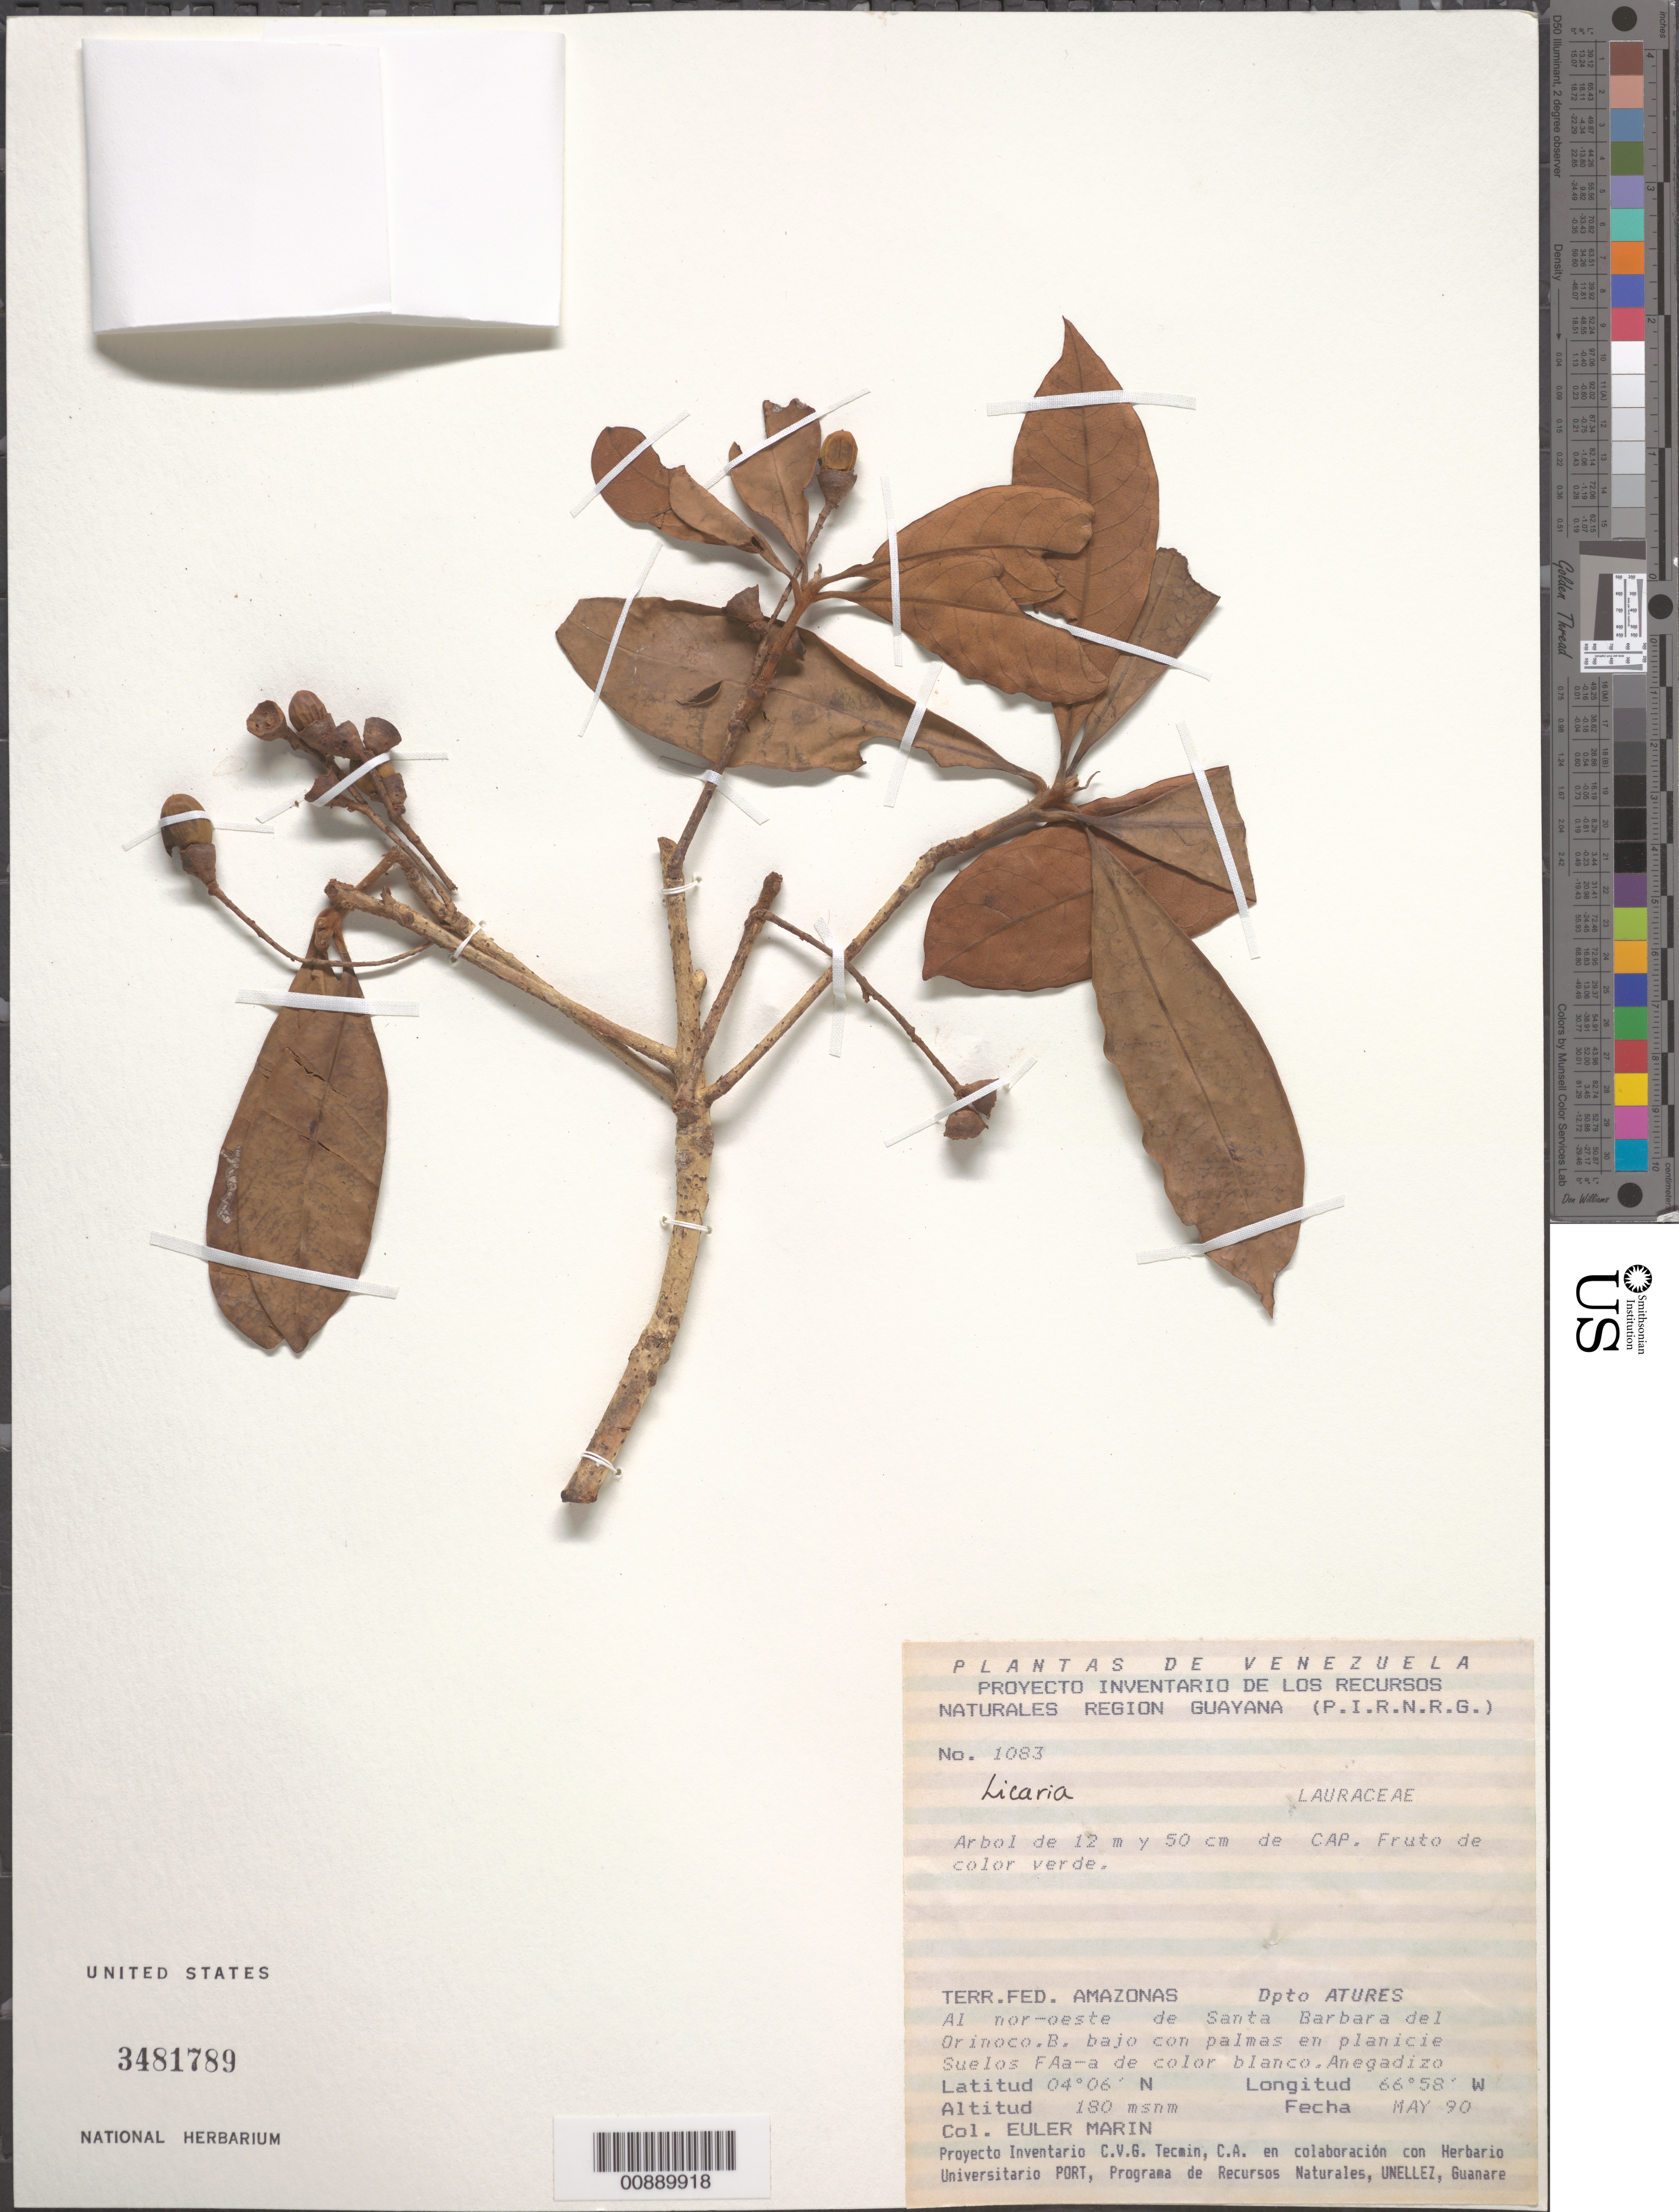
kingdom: Plantae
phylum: Tracheophyta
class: Magnoliopsida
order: Malpighiales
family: Chrysobalanaceae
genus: Licania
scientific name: Licania sp.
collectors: E. Marin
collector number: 1083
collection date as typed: May-90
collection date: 1990-05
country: Venezuela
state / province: Amazonas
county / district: Atures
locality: Santa Barbara del Orinoco, al NW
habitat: Palmas en planicie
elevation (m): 180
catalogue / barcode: US 3481789